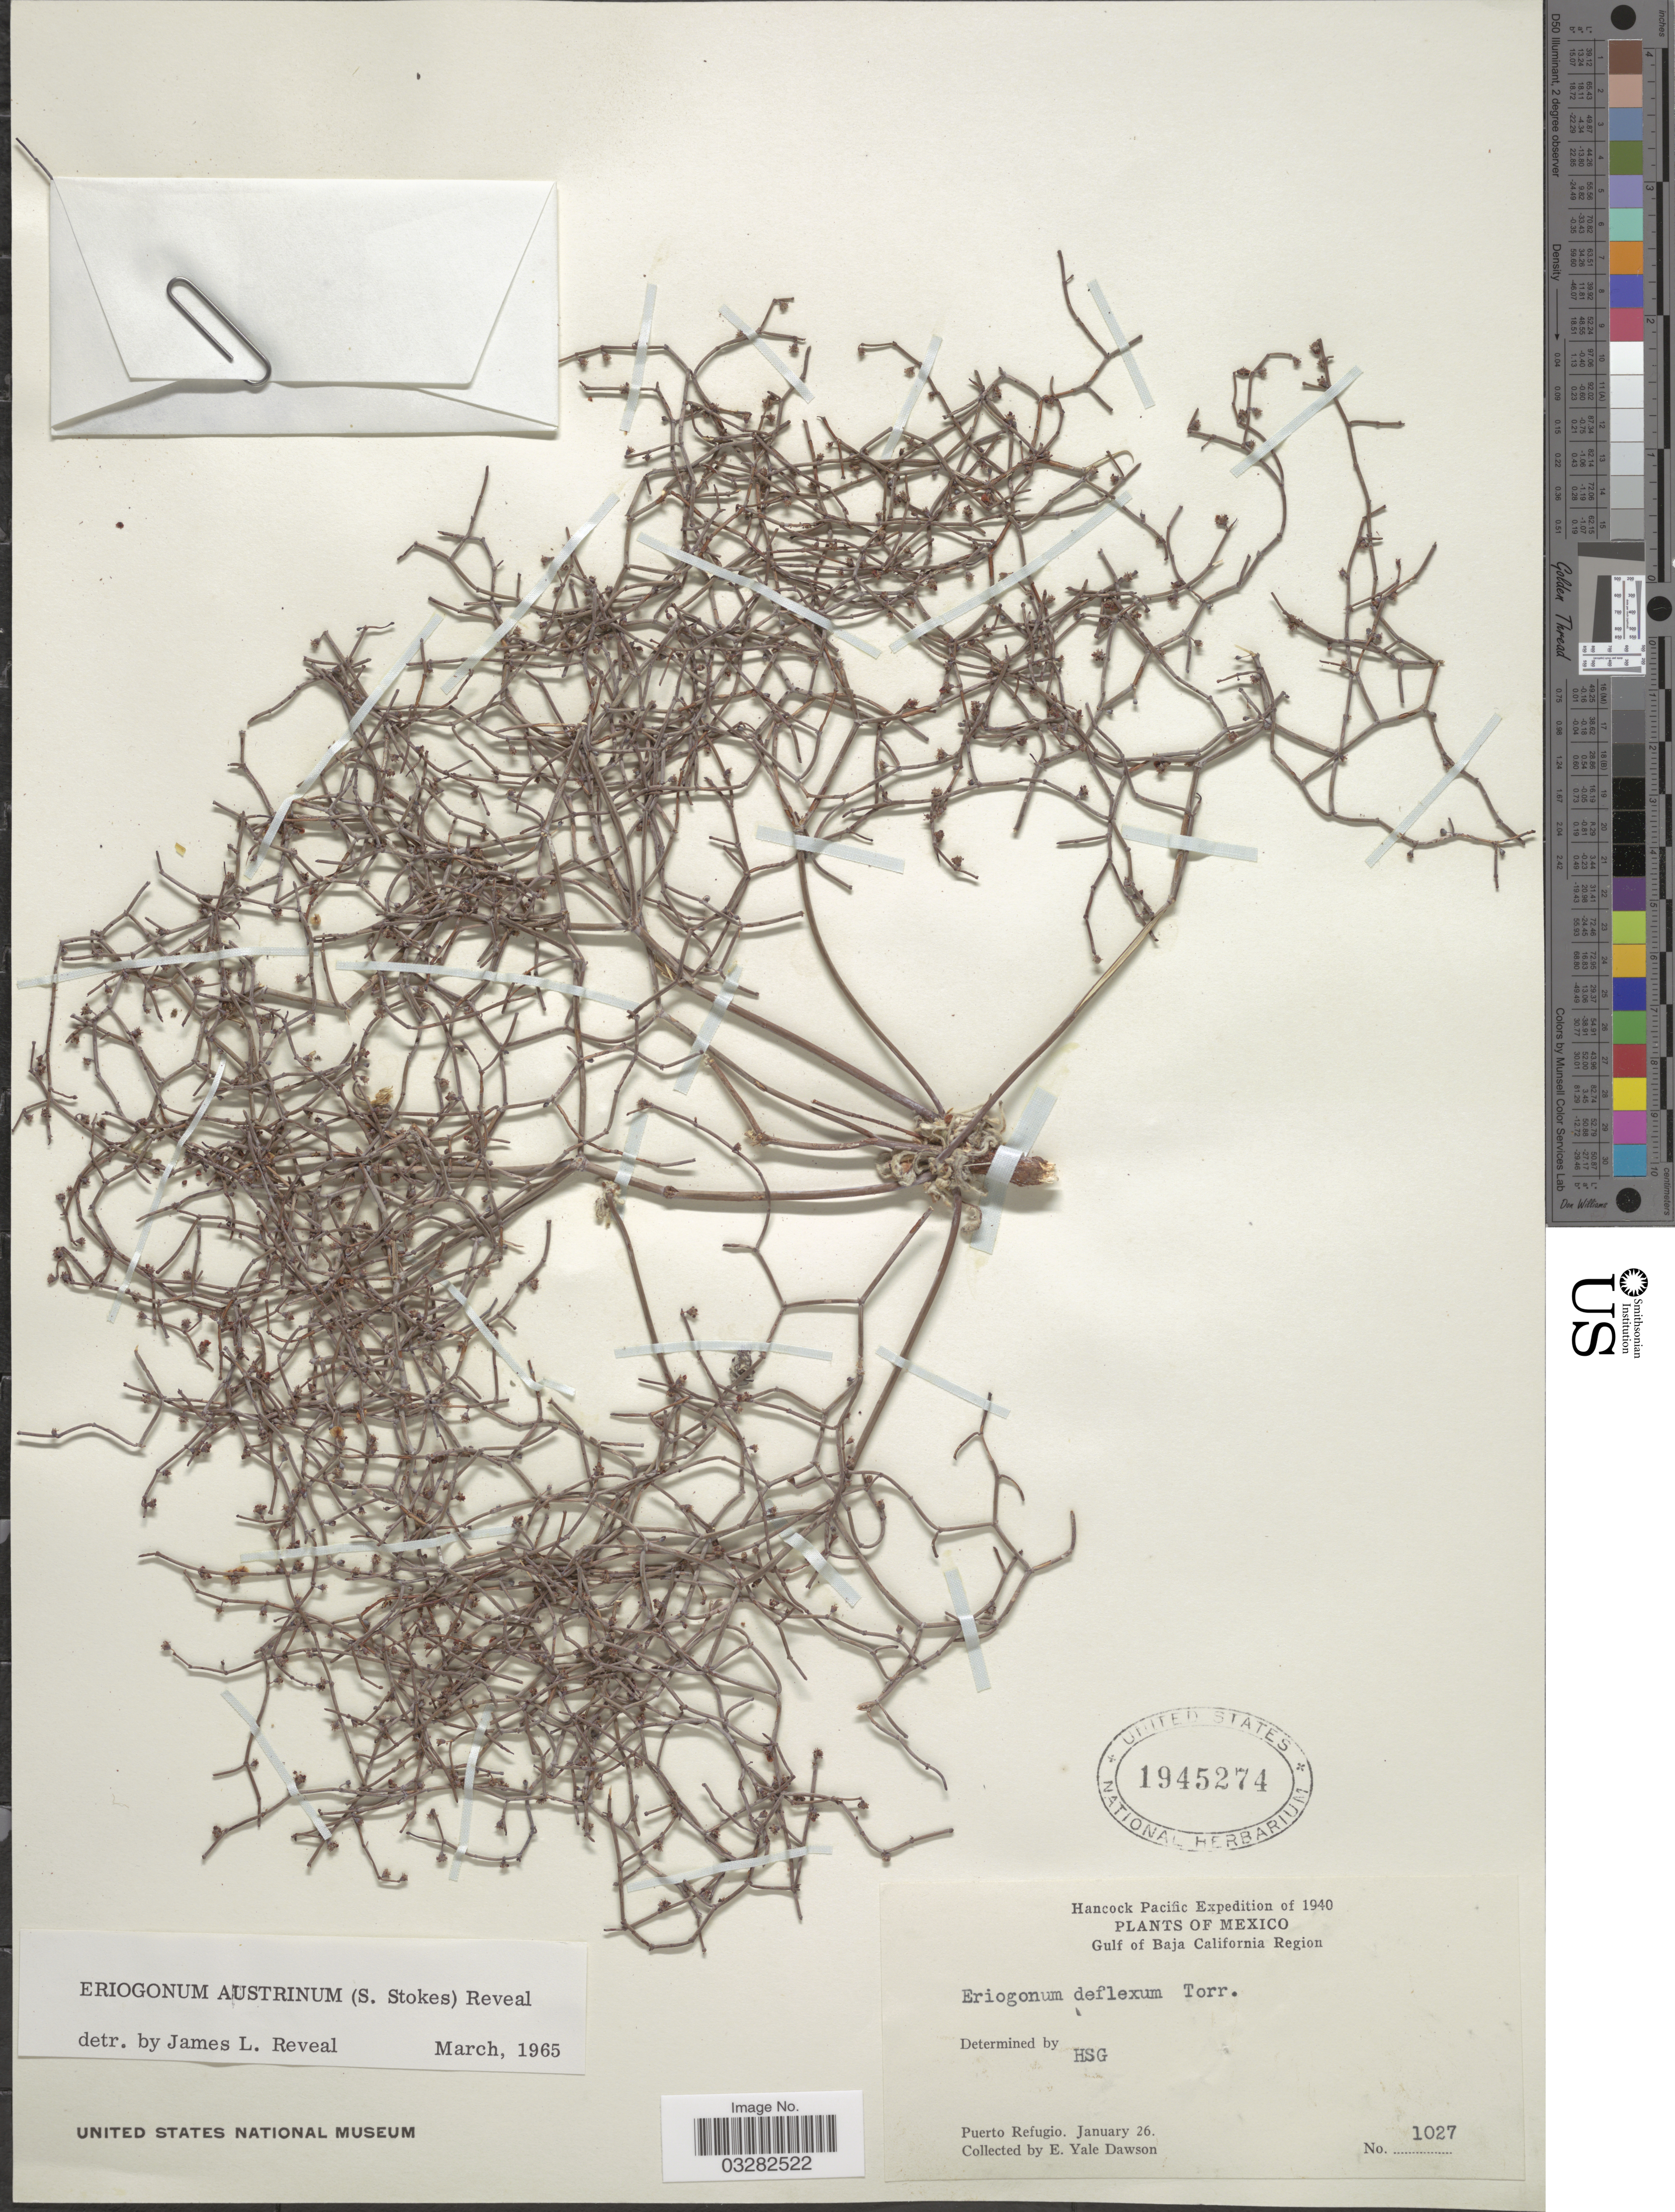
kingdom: Plantae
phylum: Tracheophyta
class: Magnoliopsida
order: Caryophyllales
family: Polygonaceae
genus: Eriogonum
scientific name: Eriogonum austrinum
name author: (S. Stokes) Reveal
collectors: N. Yensen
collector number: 1027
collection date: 1940-01-26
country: Mexico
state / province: Baja California Norte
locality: Pacific. Gulf of Baja California. Puerto Refugio.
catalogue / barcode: US 1945274